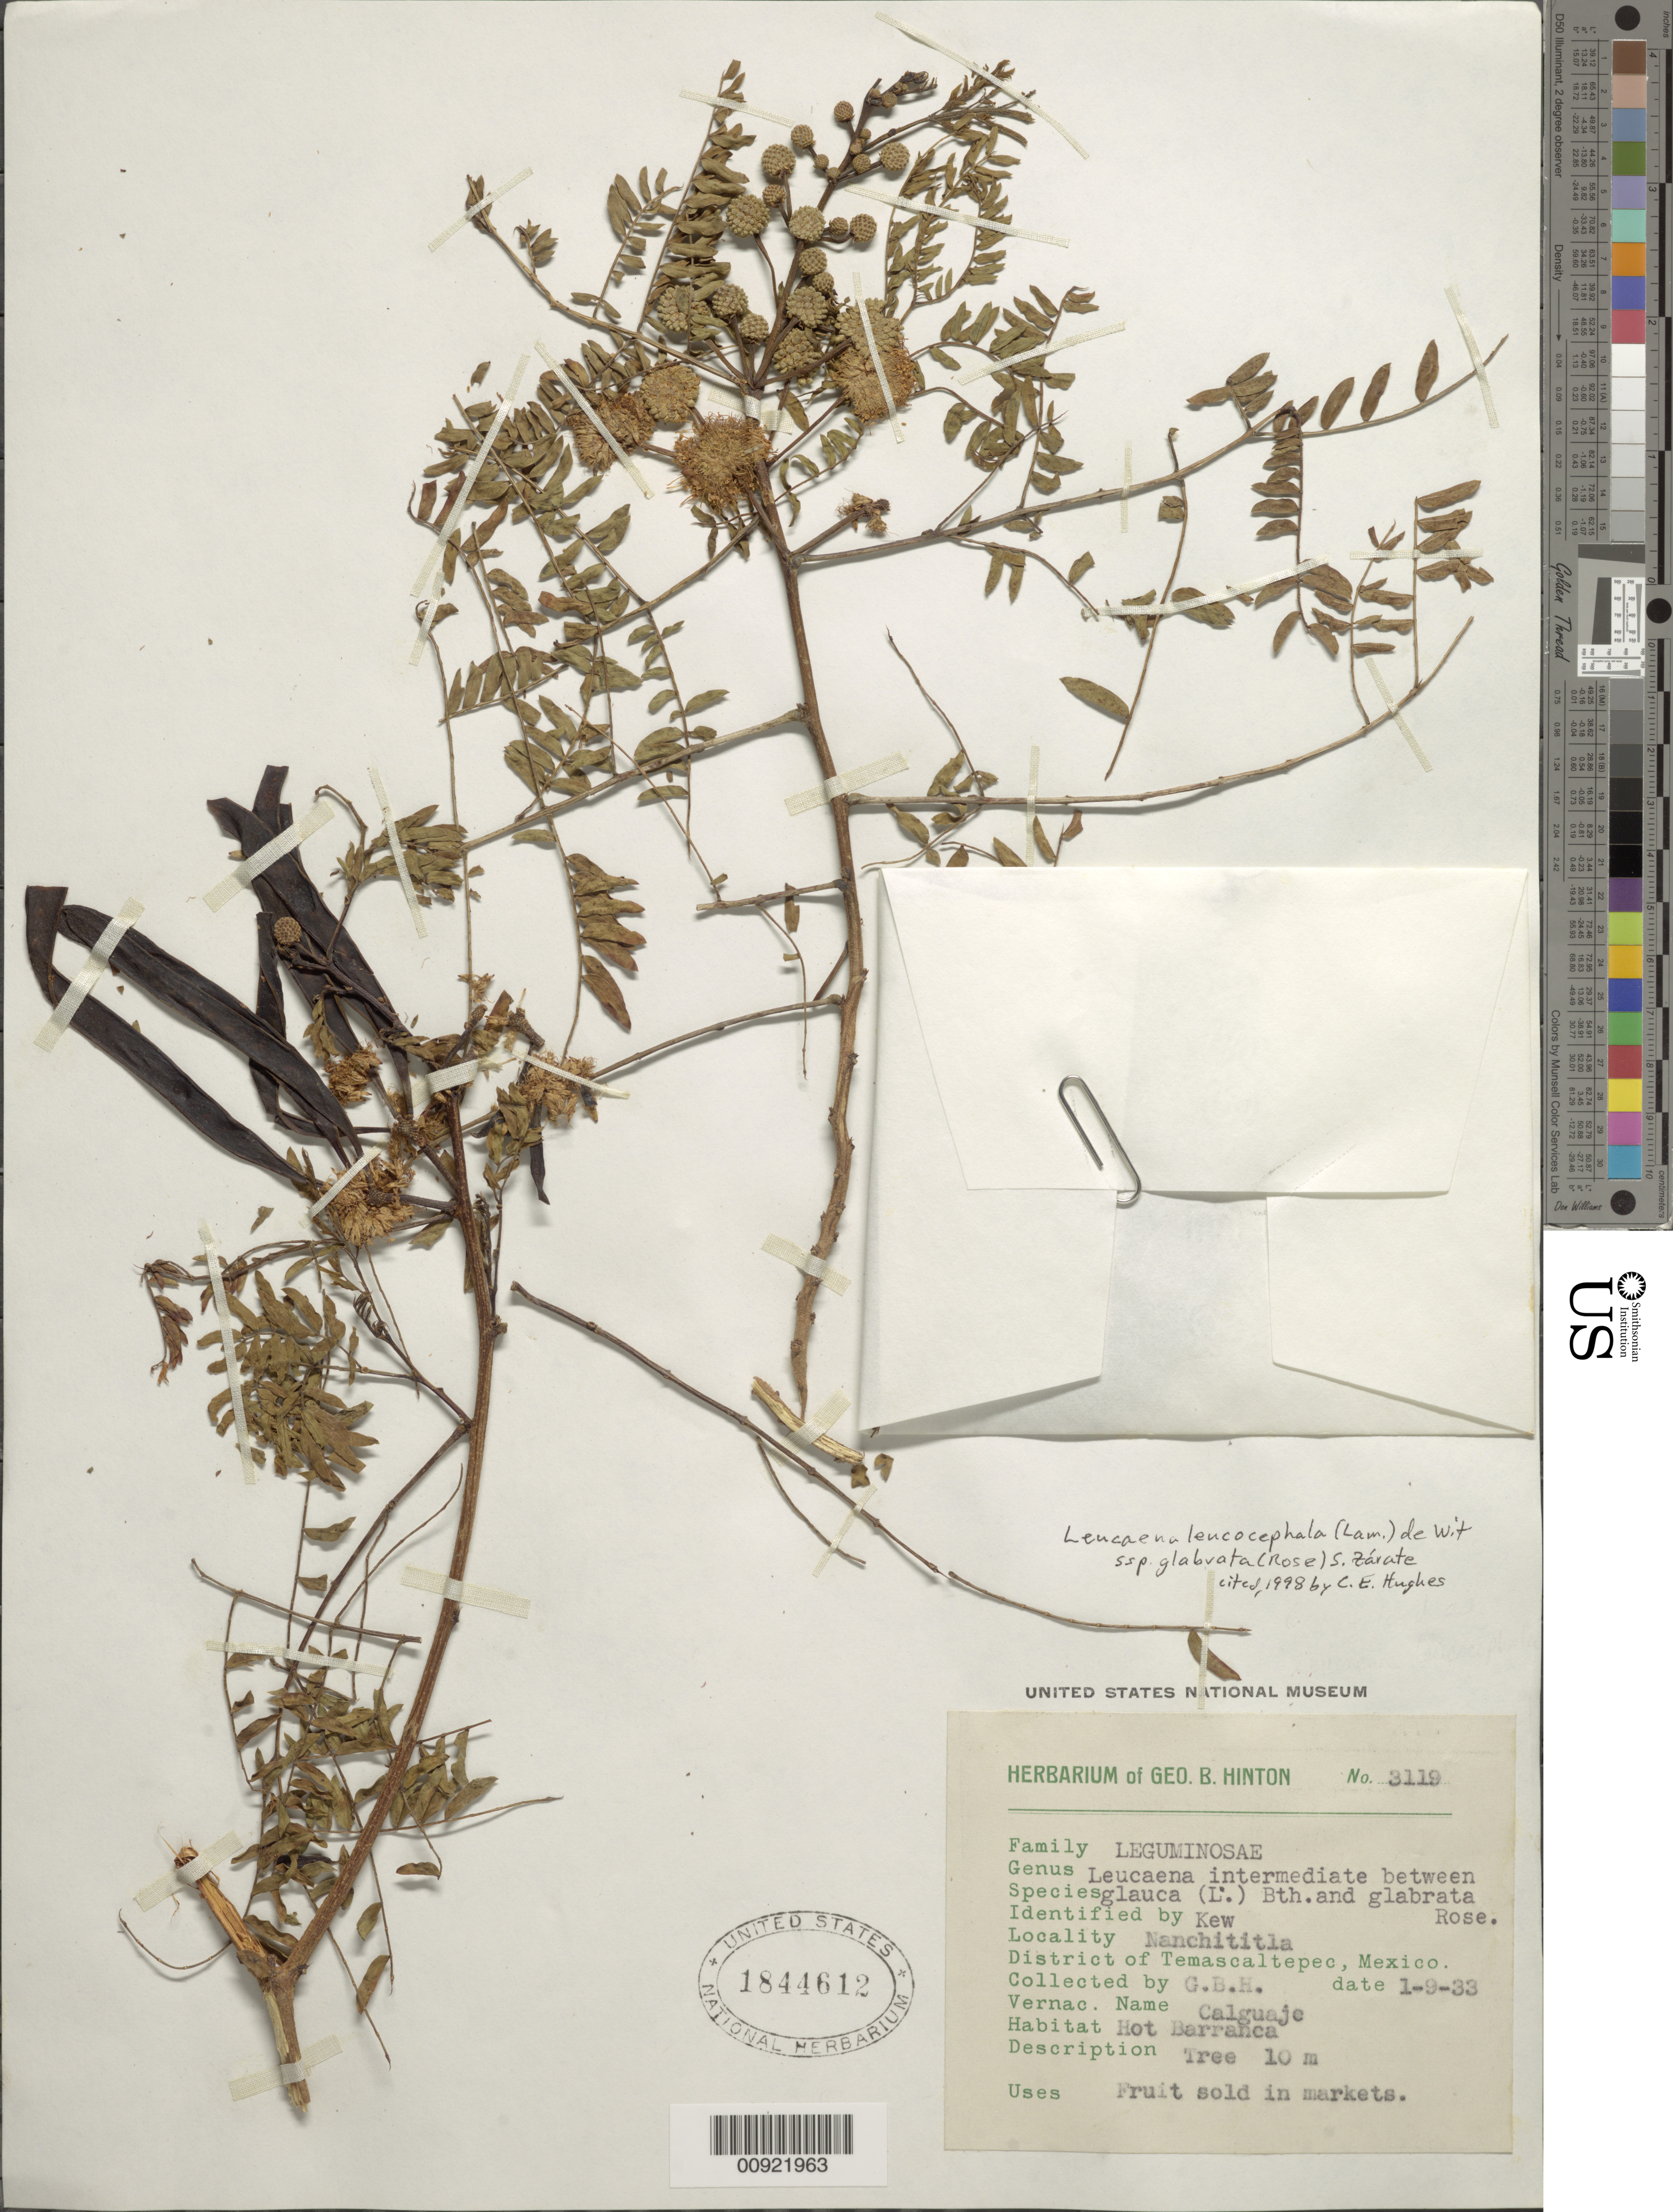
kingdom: Plantae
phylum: Tracheophyta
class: Magnoliopsida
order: Fabales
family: Fabaceae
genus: Leucaena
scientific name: Leucaena leucocephala subsp. glabrata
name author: (Rose) Zaráte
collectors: G. B. Hinton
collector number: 3119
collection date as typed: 09 Jan 1933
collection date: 1933-01-09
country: Mexico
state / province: México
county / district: Temascaltepec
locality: Nanchititla, District of Temascaltepec, State of Mexico.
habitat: Hot barranca.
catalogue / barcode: US 1844612